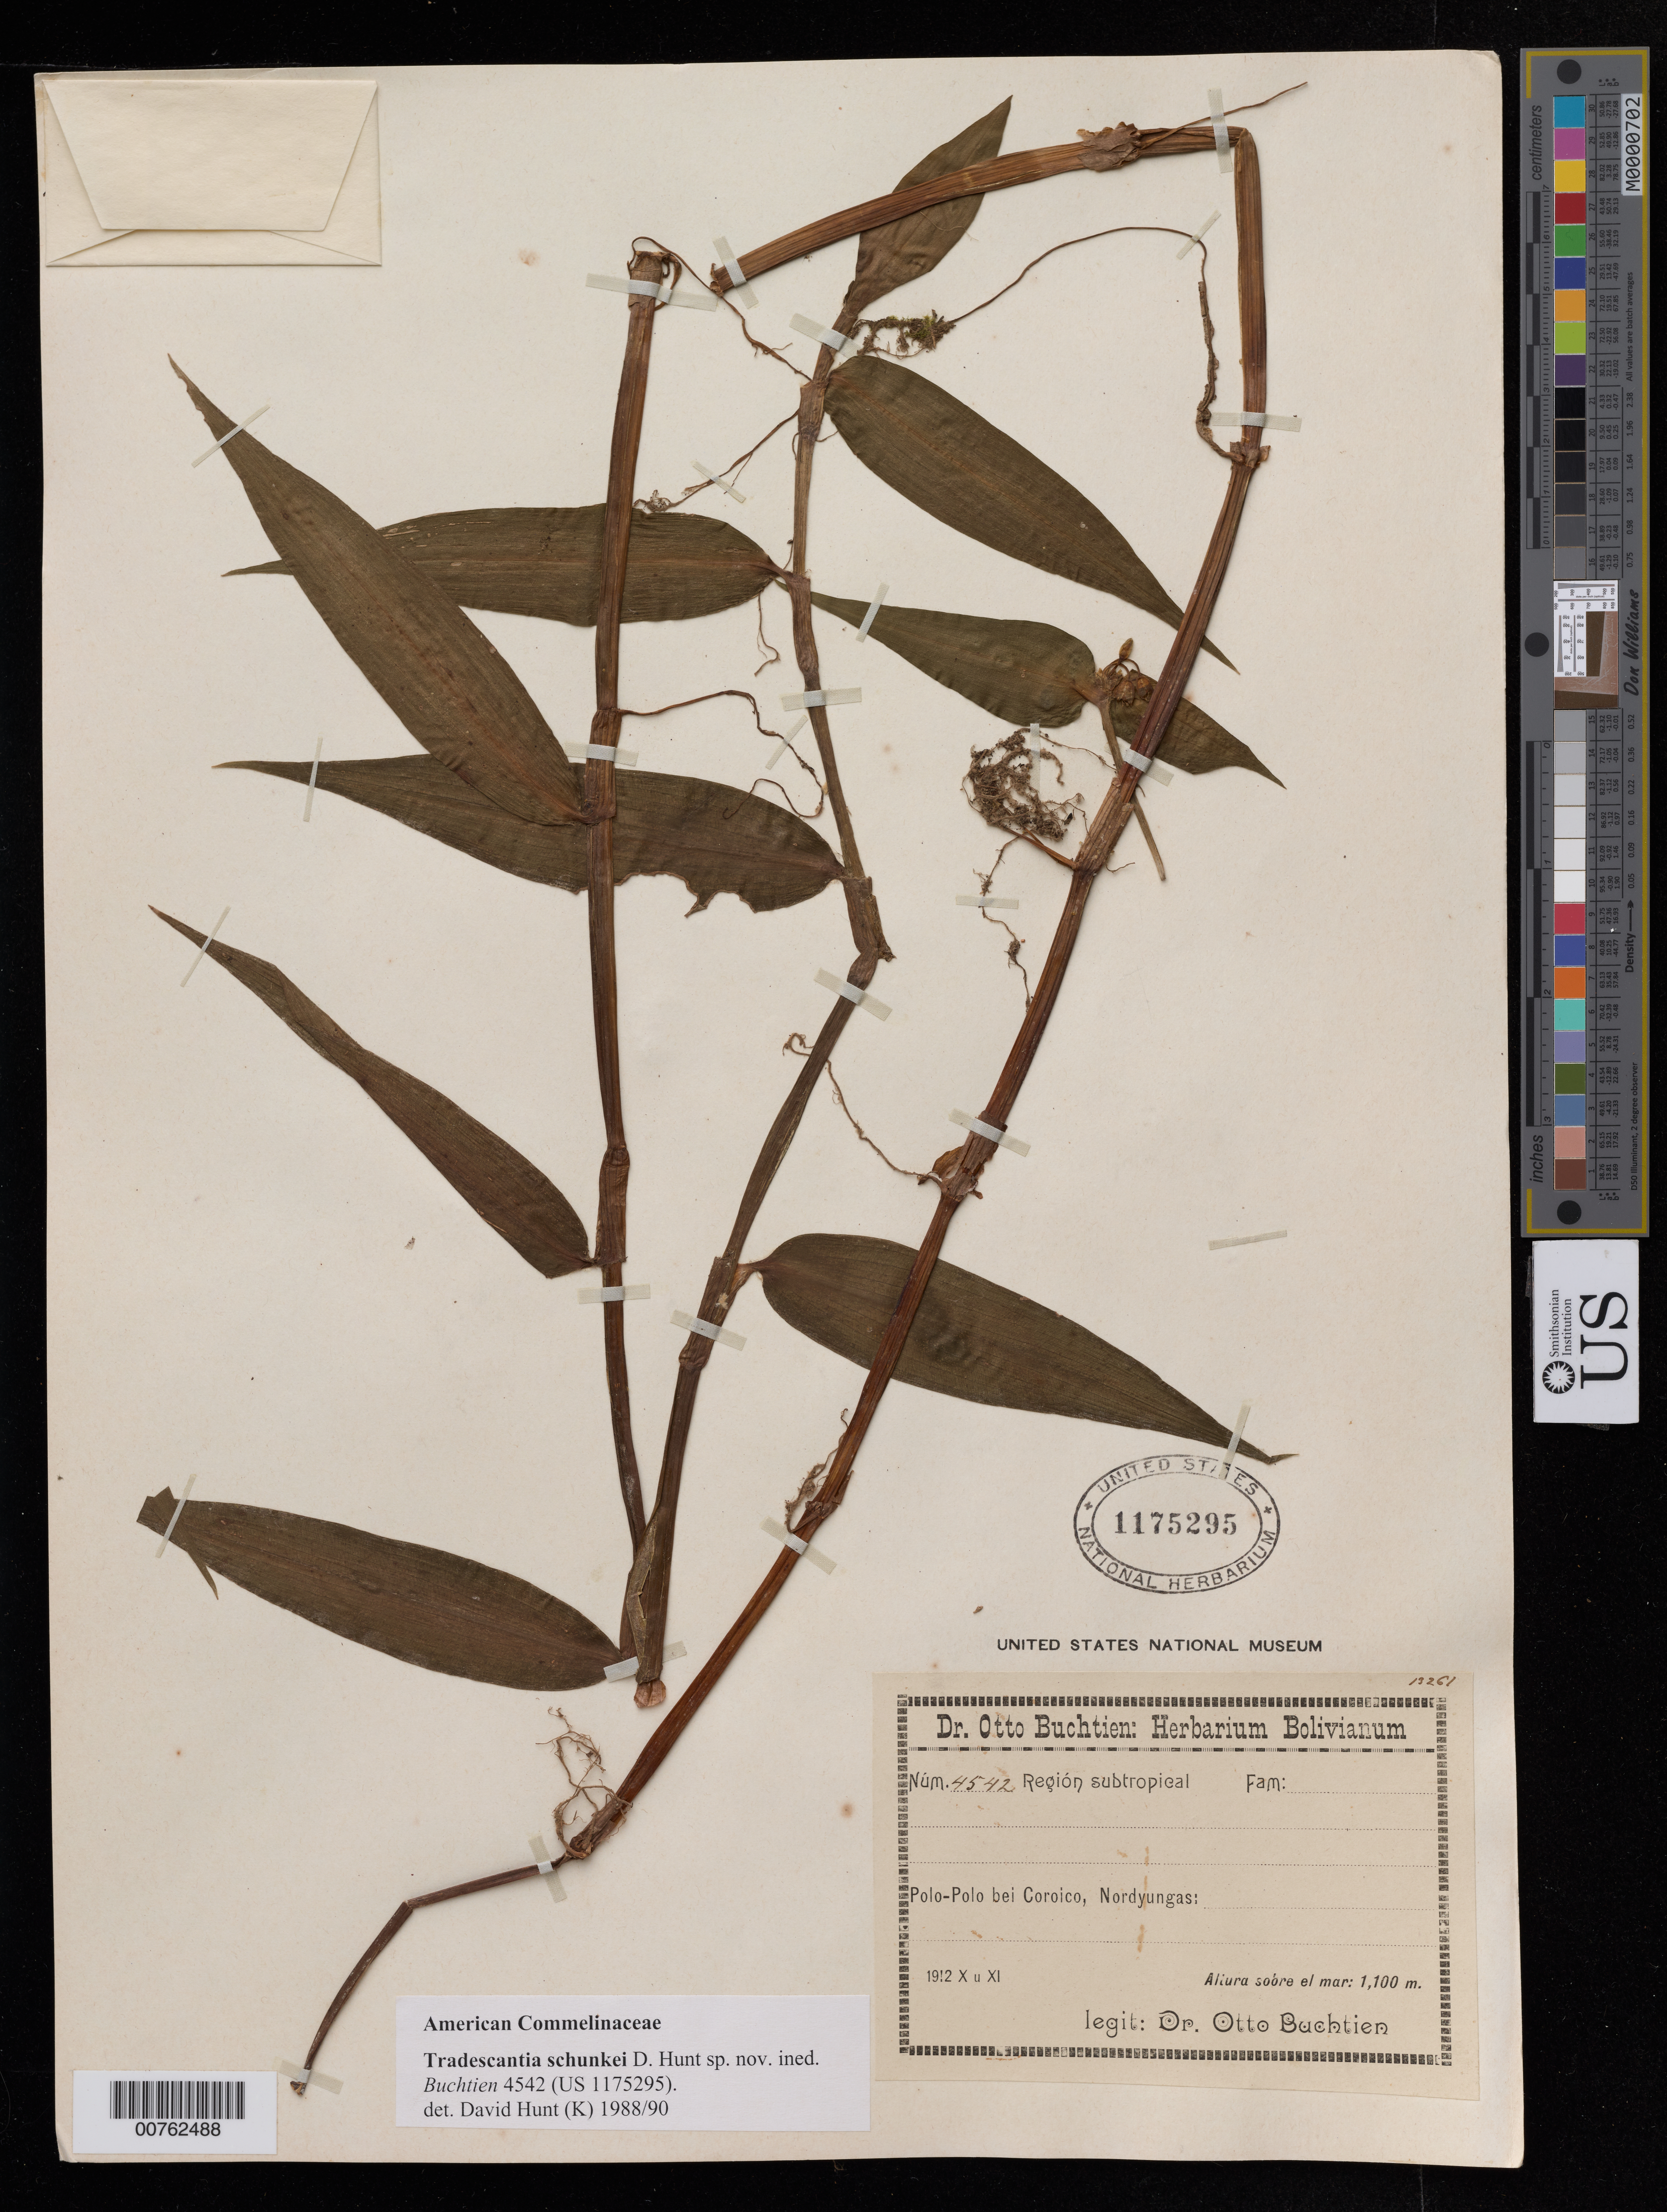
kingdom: Plantae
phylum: Tracheophyta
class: Liliopsida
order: Commelinales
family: Commelinaceae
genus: Tradescantia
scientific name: Tradescantia sp.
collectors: O. Buchtien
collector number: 4542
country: Bolivia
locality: Polo-Polo bei Coroico, Nordyungas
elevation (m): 1100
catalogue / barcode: US 1175295